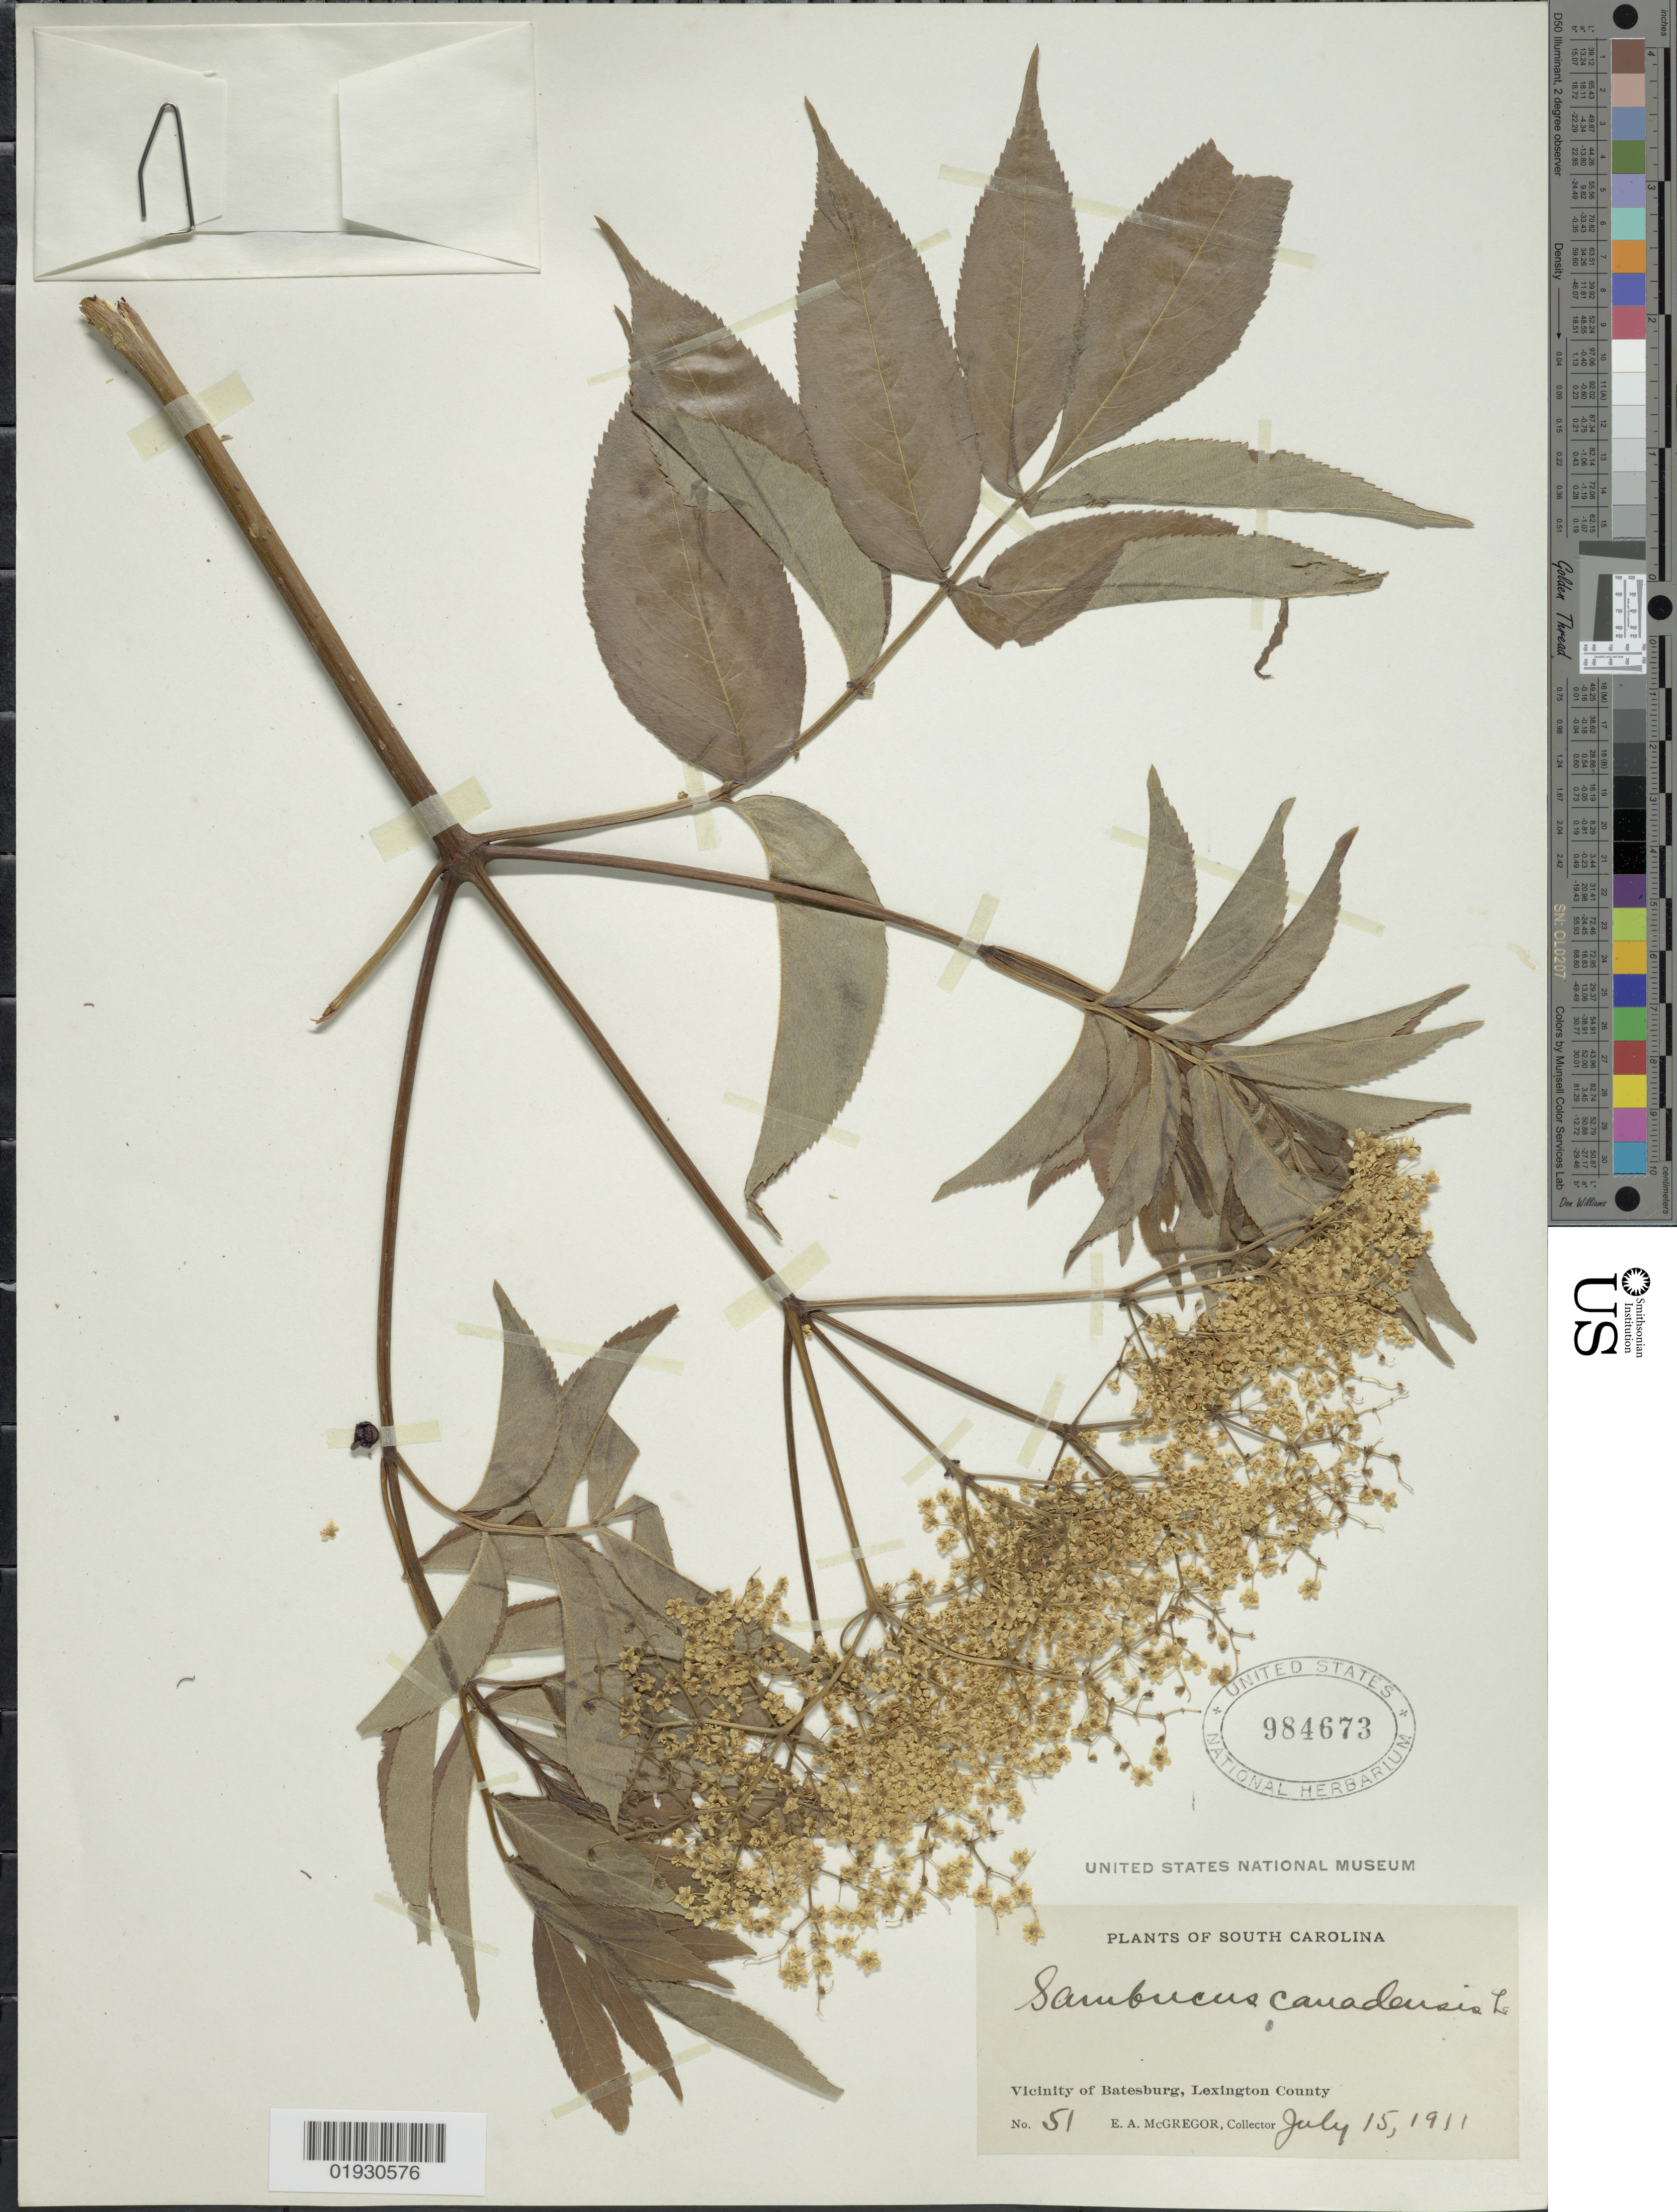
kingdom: Plantae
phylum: Tracheophyta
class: Magnoliopsida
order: Dipsacales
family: Viburnaceae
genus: Sambucus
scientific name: Sambucus canadensis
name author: L.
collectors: E. A. McGregor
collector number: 51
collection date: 1911-07-15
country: United States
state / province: South Carolina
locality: Vicinity of Batesburg, Lexington County.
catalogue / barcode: US 984673